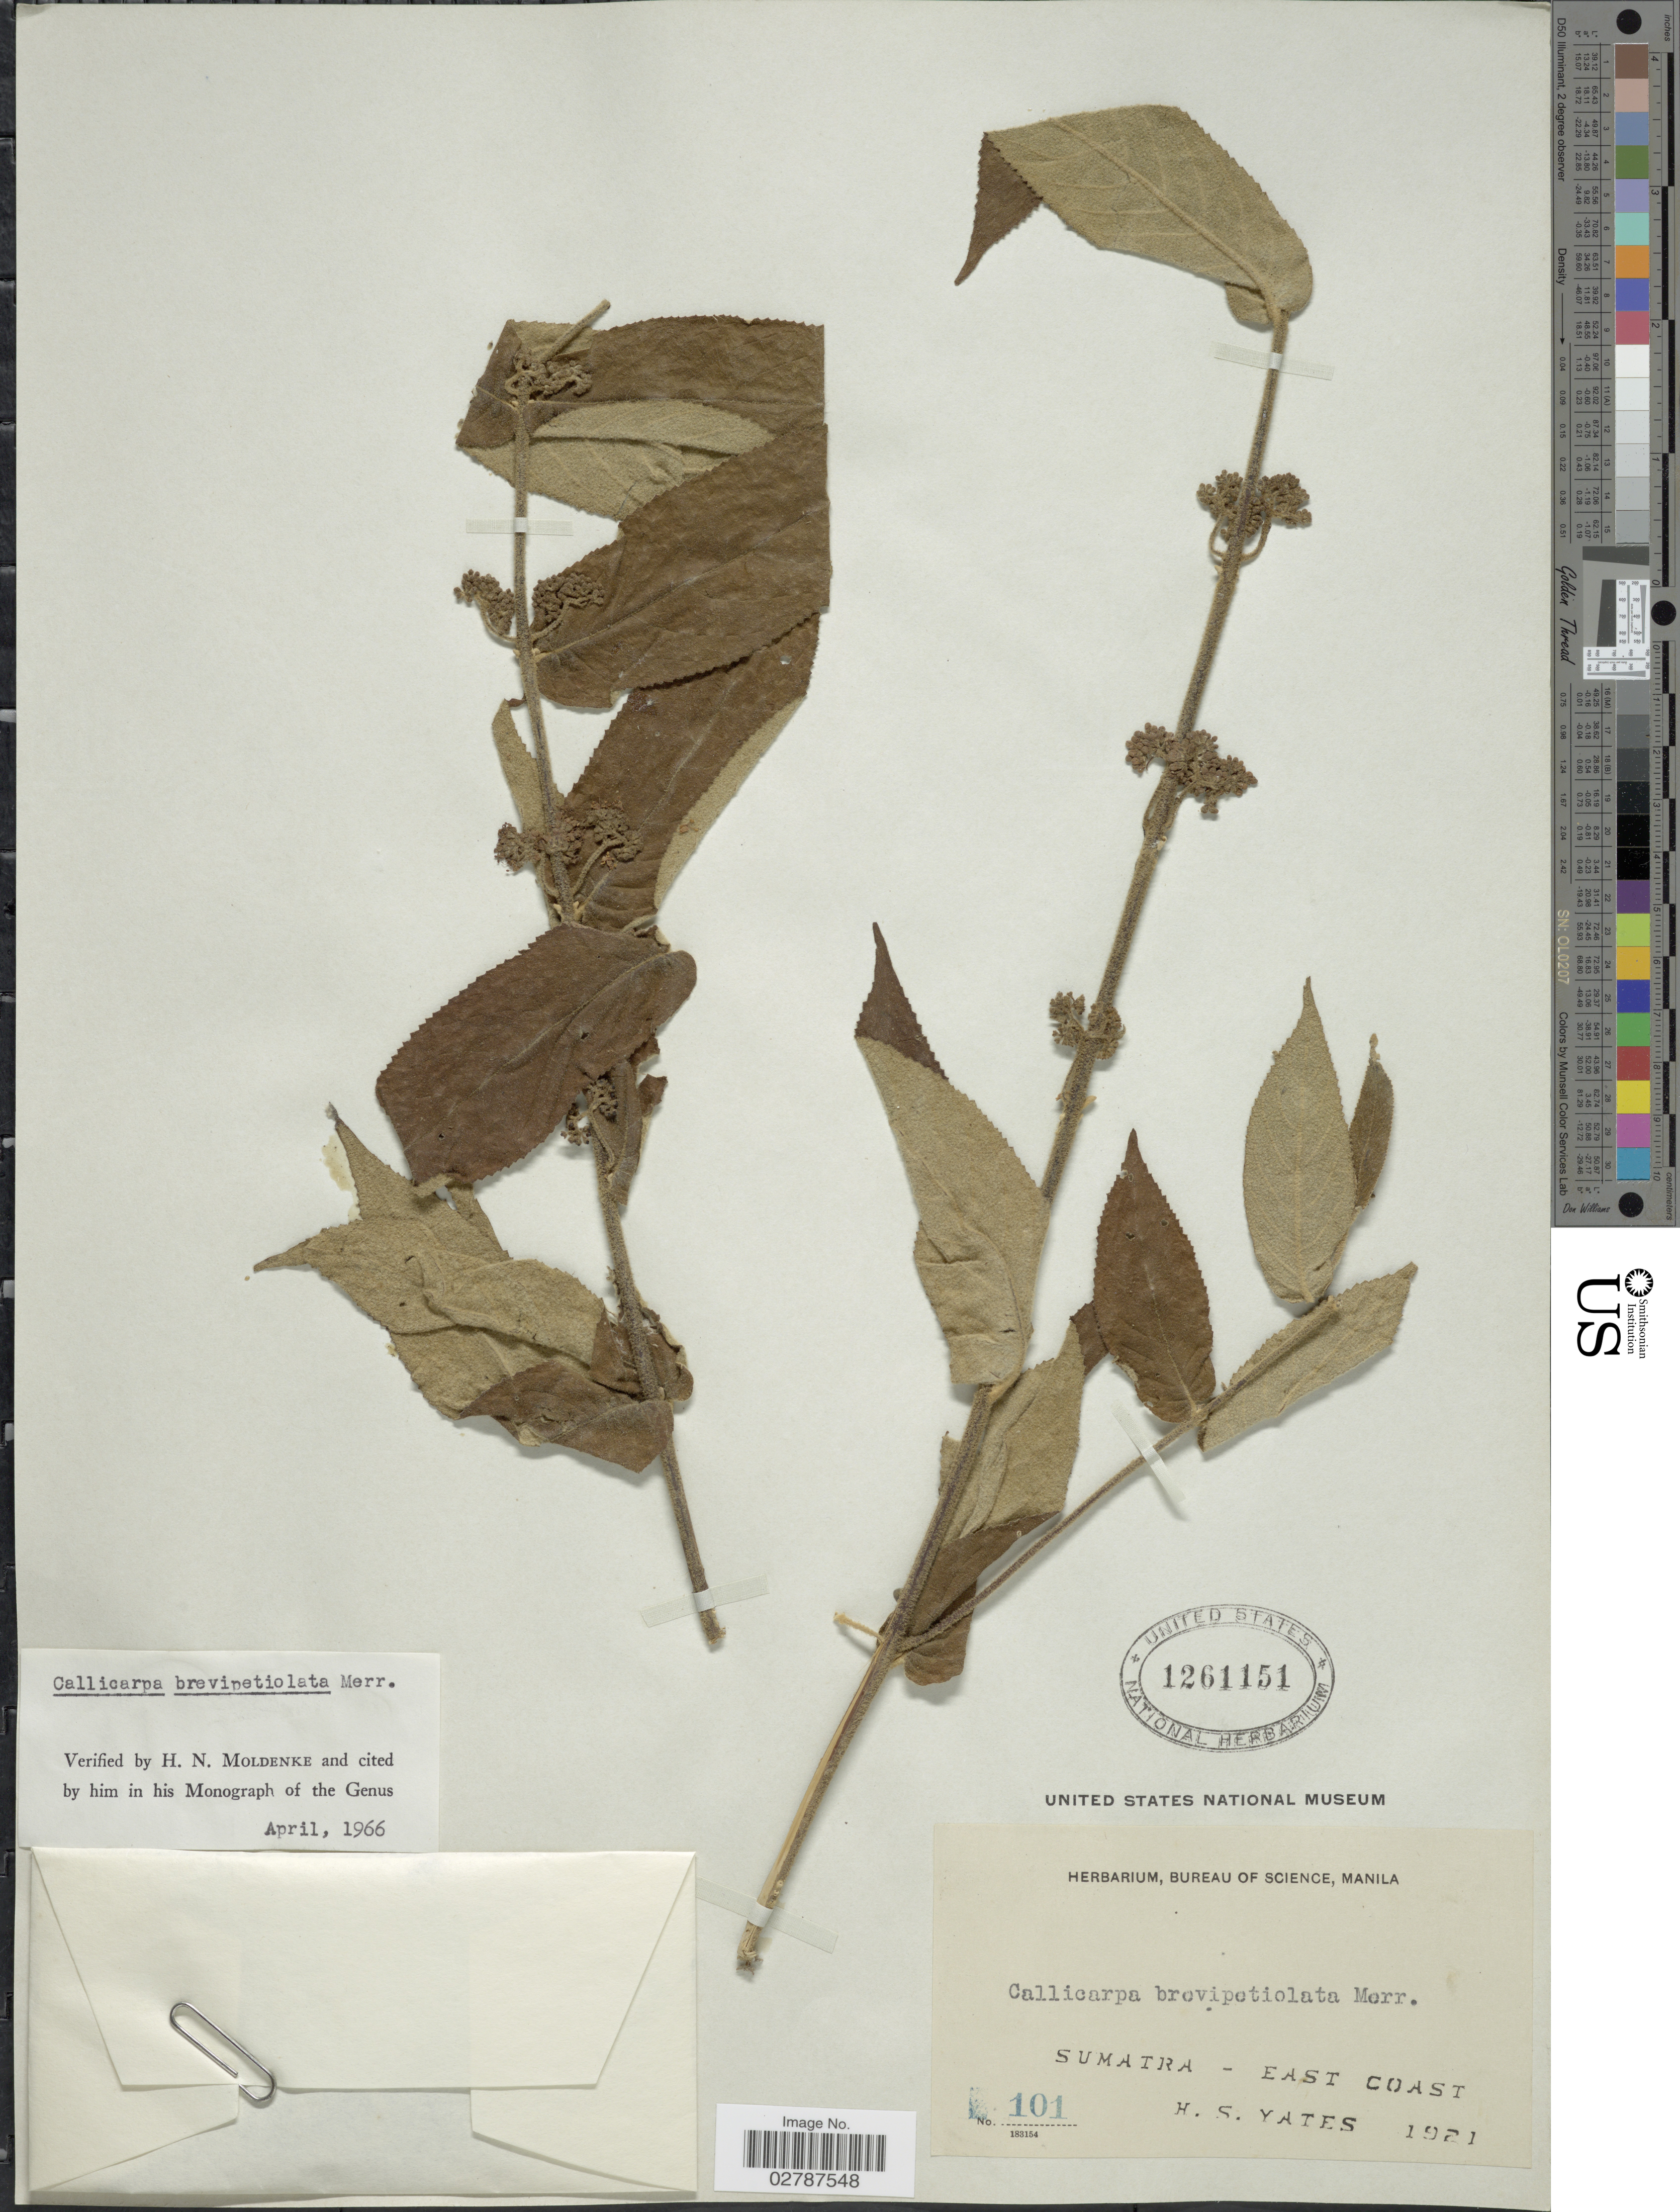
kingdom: Plantae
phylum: Tracheophyta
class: Magnoliopsida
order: Lamiales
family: Lamiaceae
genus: Callicarpa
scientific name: Callicarpa brevipetiolata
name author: Merr.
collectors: H. S. Yates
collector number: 101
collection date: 1921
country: Indonesia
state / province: Sumatra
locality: East Coast.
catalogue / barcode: US 1261151